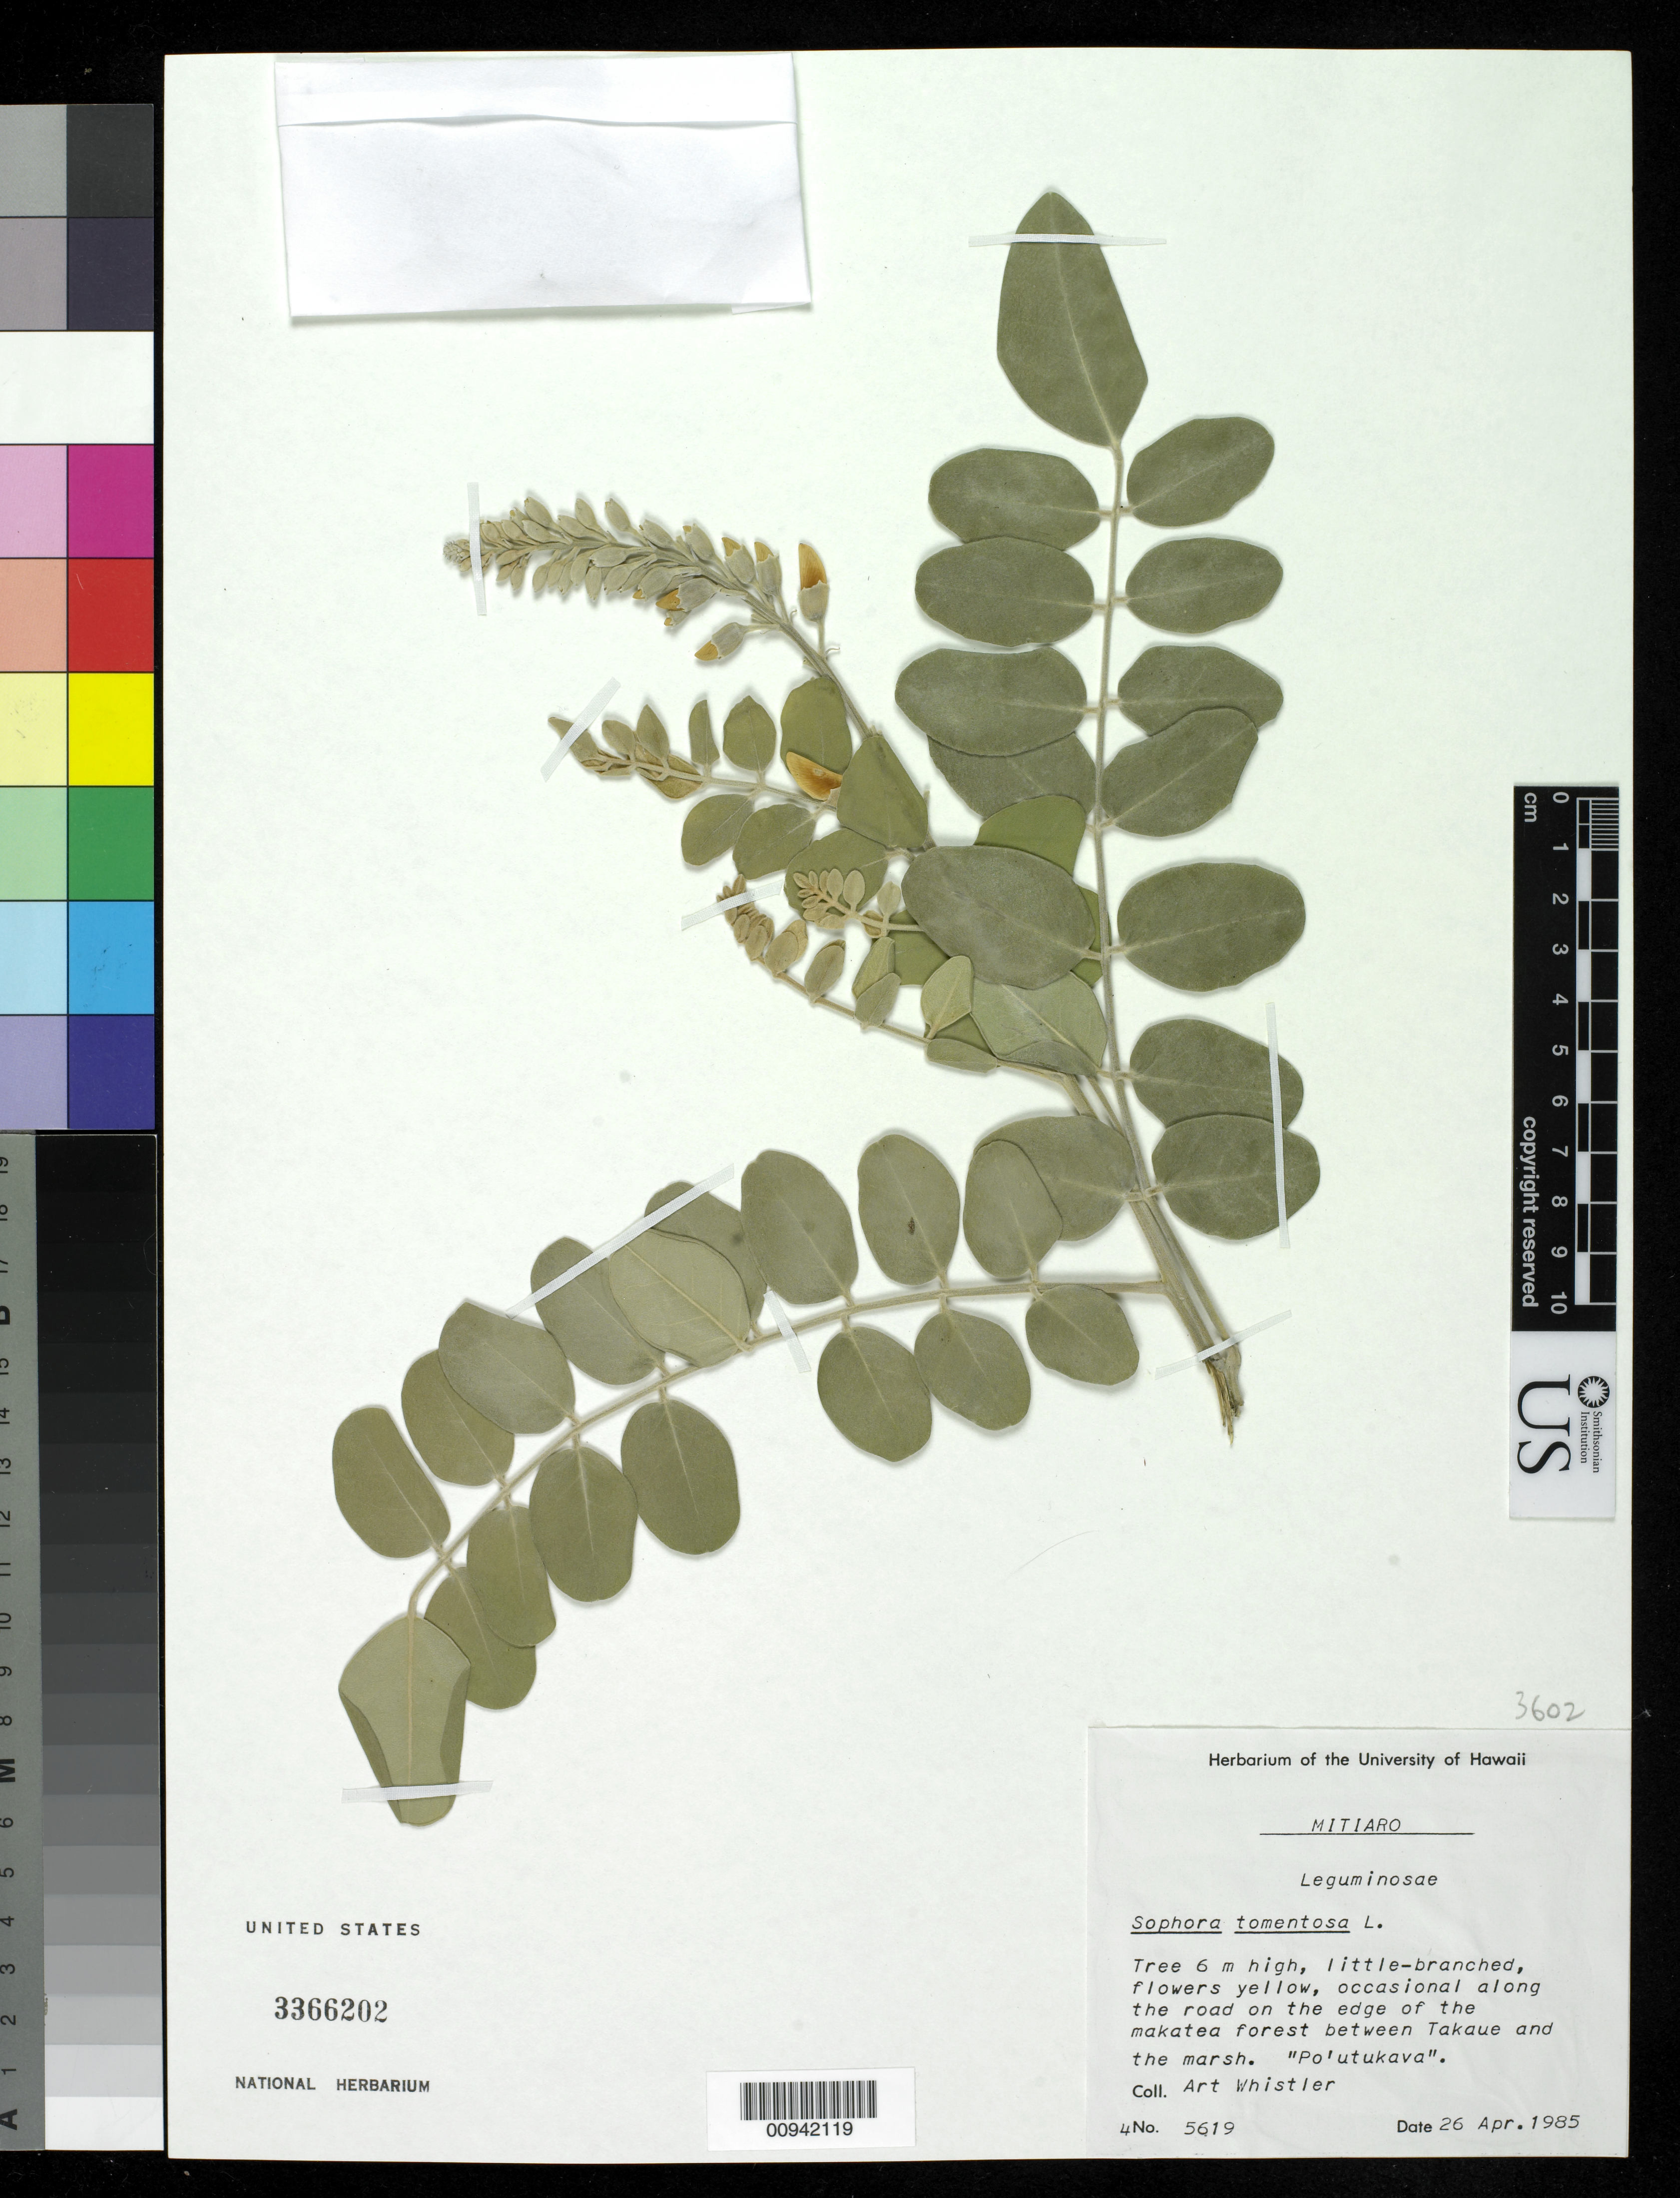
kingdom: Plantae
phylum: Tracheophyta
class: Magnoliopsida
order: Fabales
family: Fabaceae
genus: Sophora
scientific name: Sophora tomentosa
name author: L.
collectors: A. Whistler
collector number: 5619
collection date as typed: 26 Apr 1985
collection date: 1985-04-26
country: Cook Islands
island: Mitiaro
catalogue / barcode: US 3366202